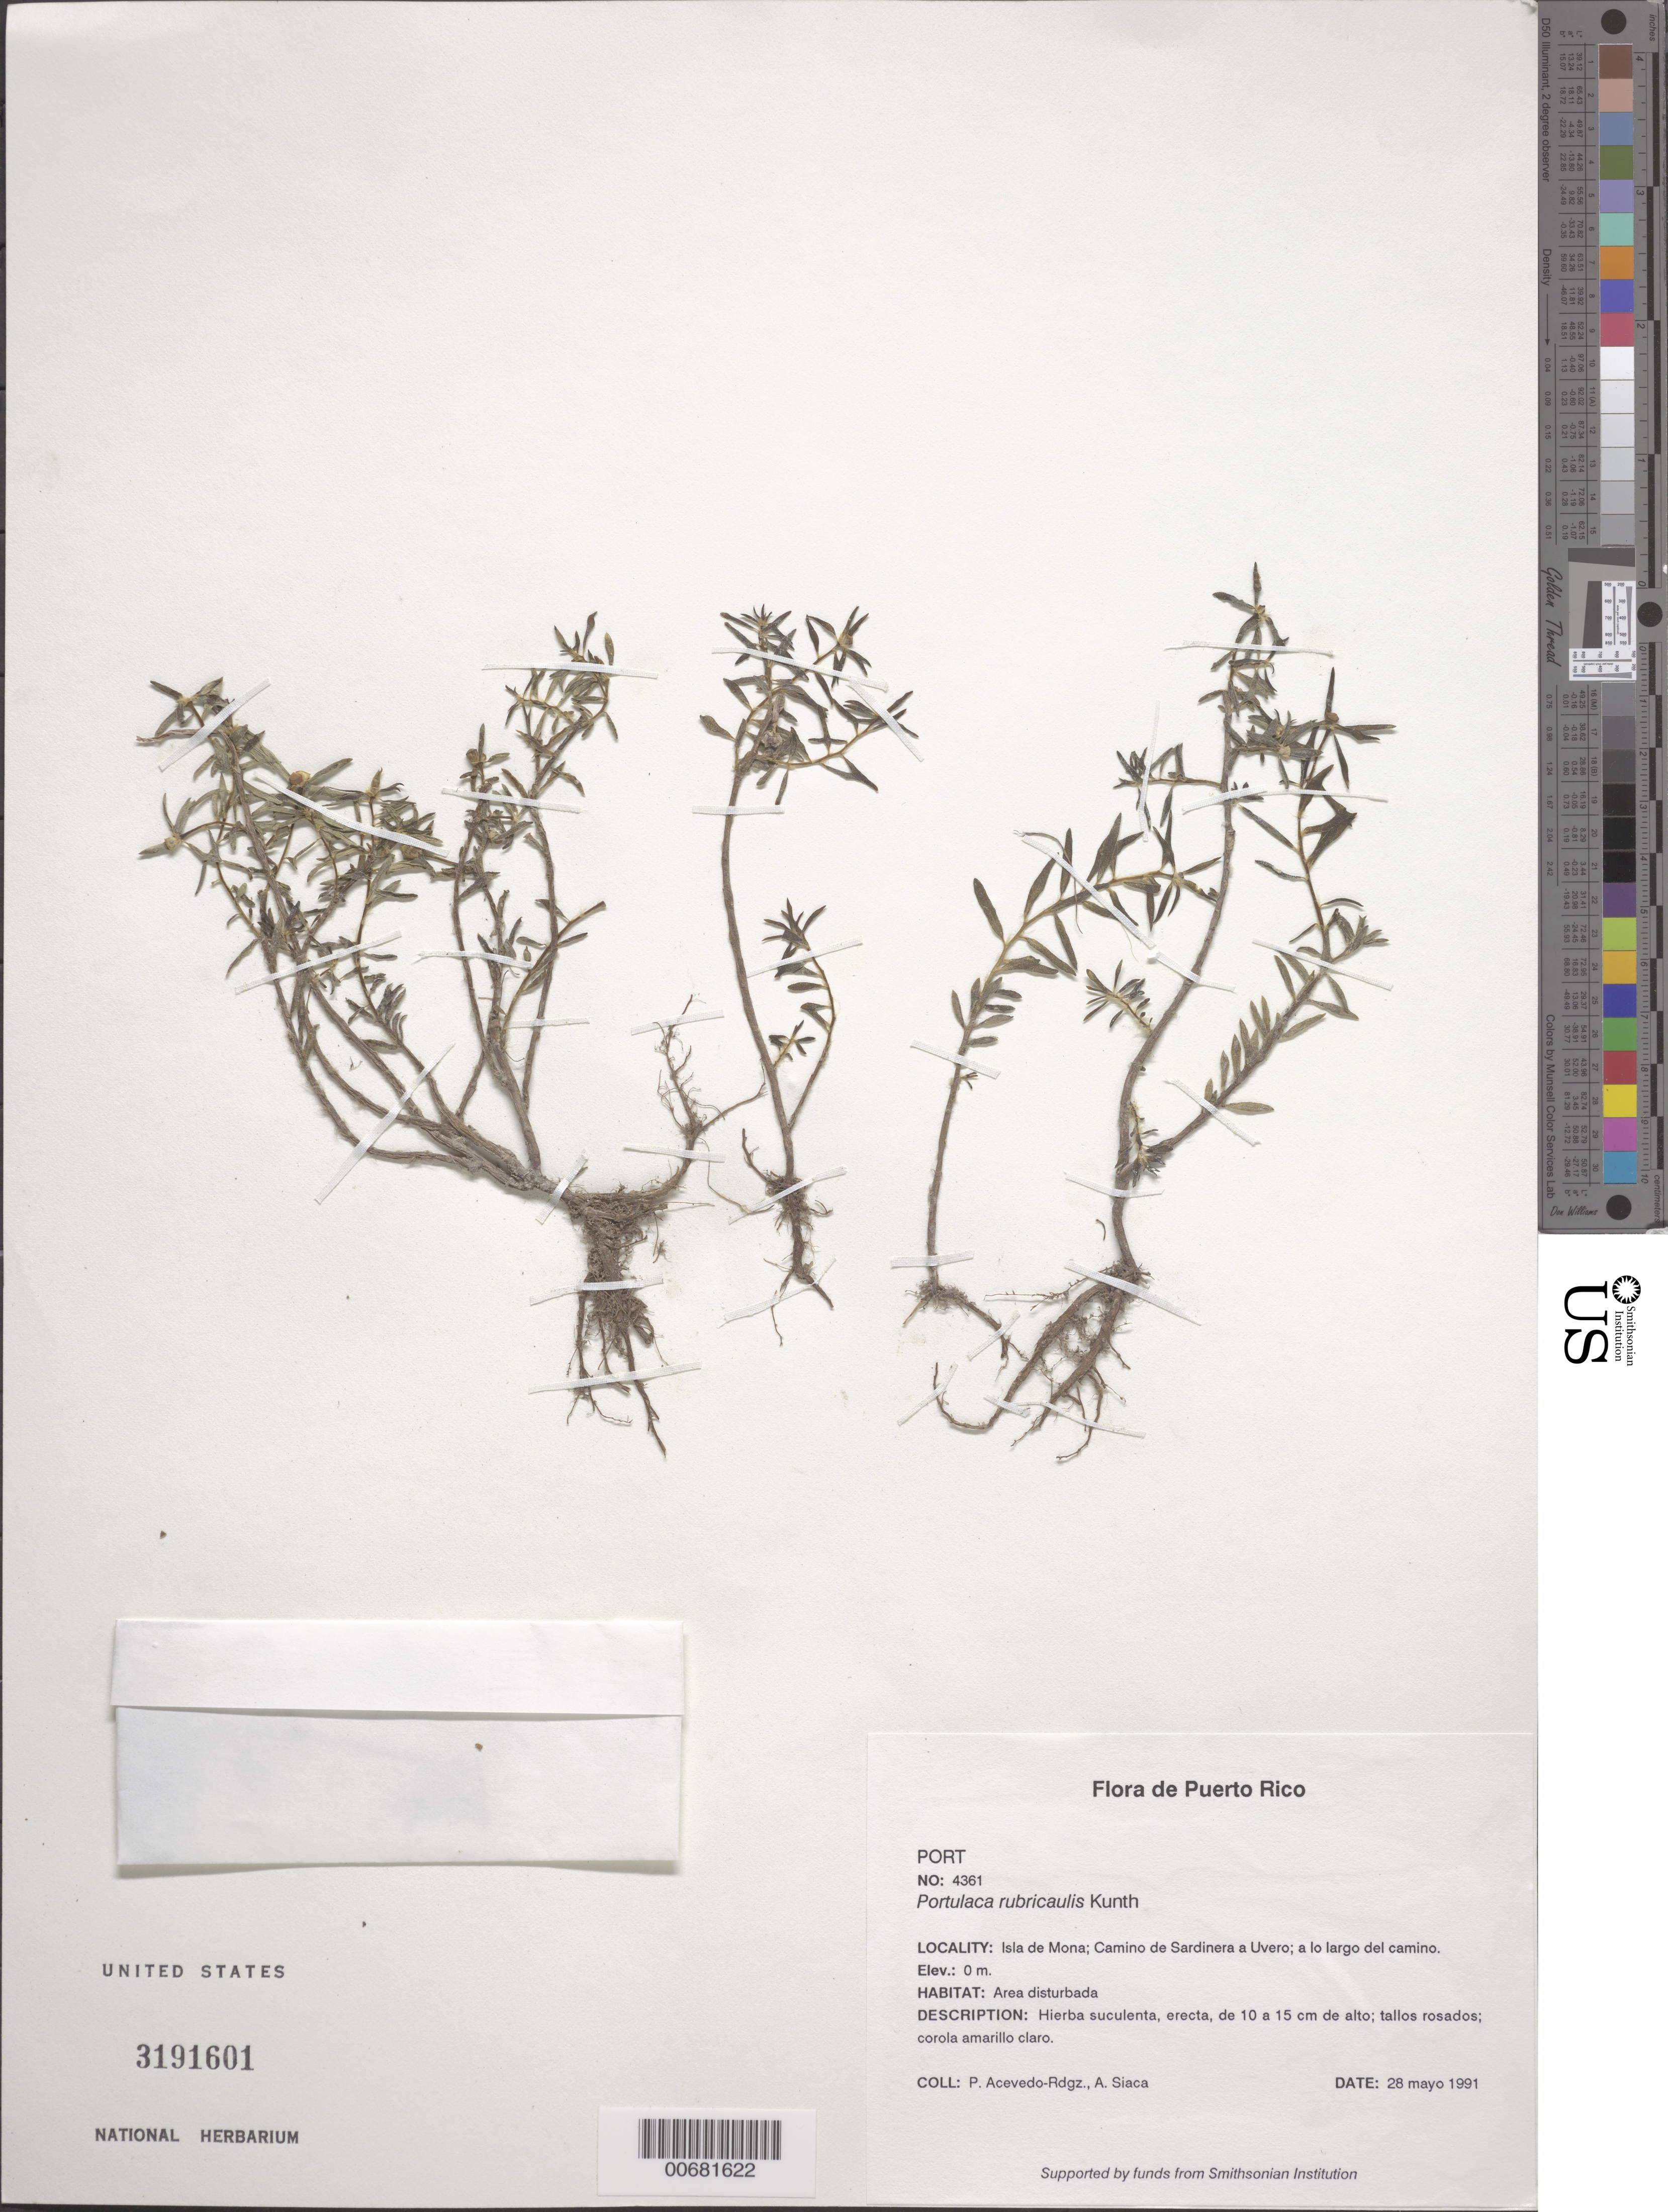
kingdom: Plantae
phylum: Tracheophyta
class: Magnoliopsida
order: Caryophyllales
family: Portulacaceae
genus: Portulaca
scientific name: Portulaca rubricaulis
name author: Kunth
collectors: P. Acevedo-Rodr. & A. Siaca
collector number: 4361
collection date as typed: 28 May 1991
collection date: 1991-05-28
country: Puerto Rico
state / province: Mayaguëz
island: Mona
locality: Isla de Mona; Camino de Sardinera a Uvero; a lo largo del camino.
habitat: Area disturbada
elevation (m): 0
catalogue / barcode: US 3191601